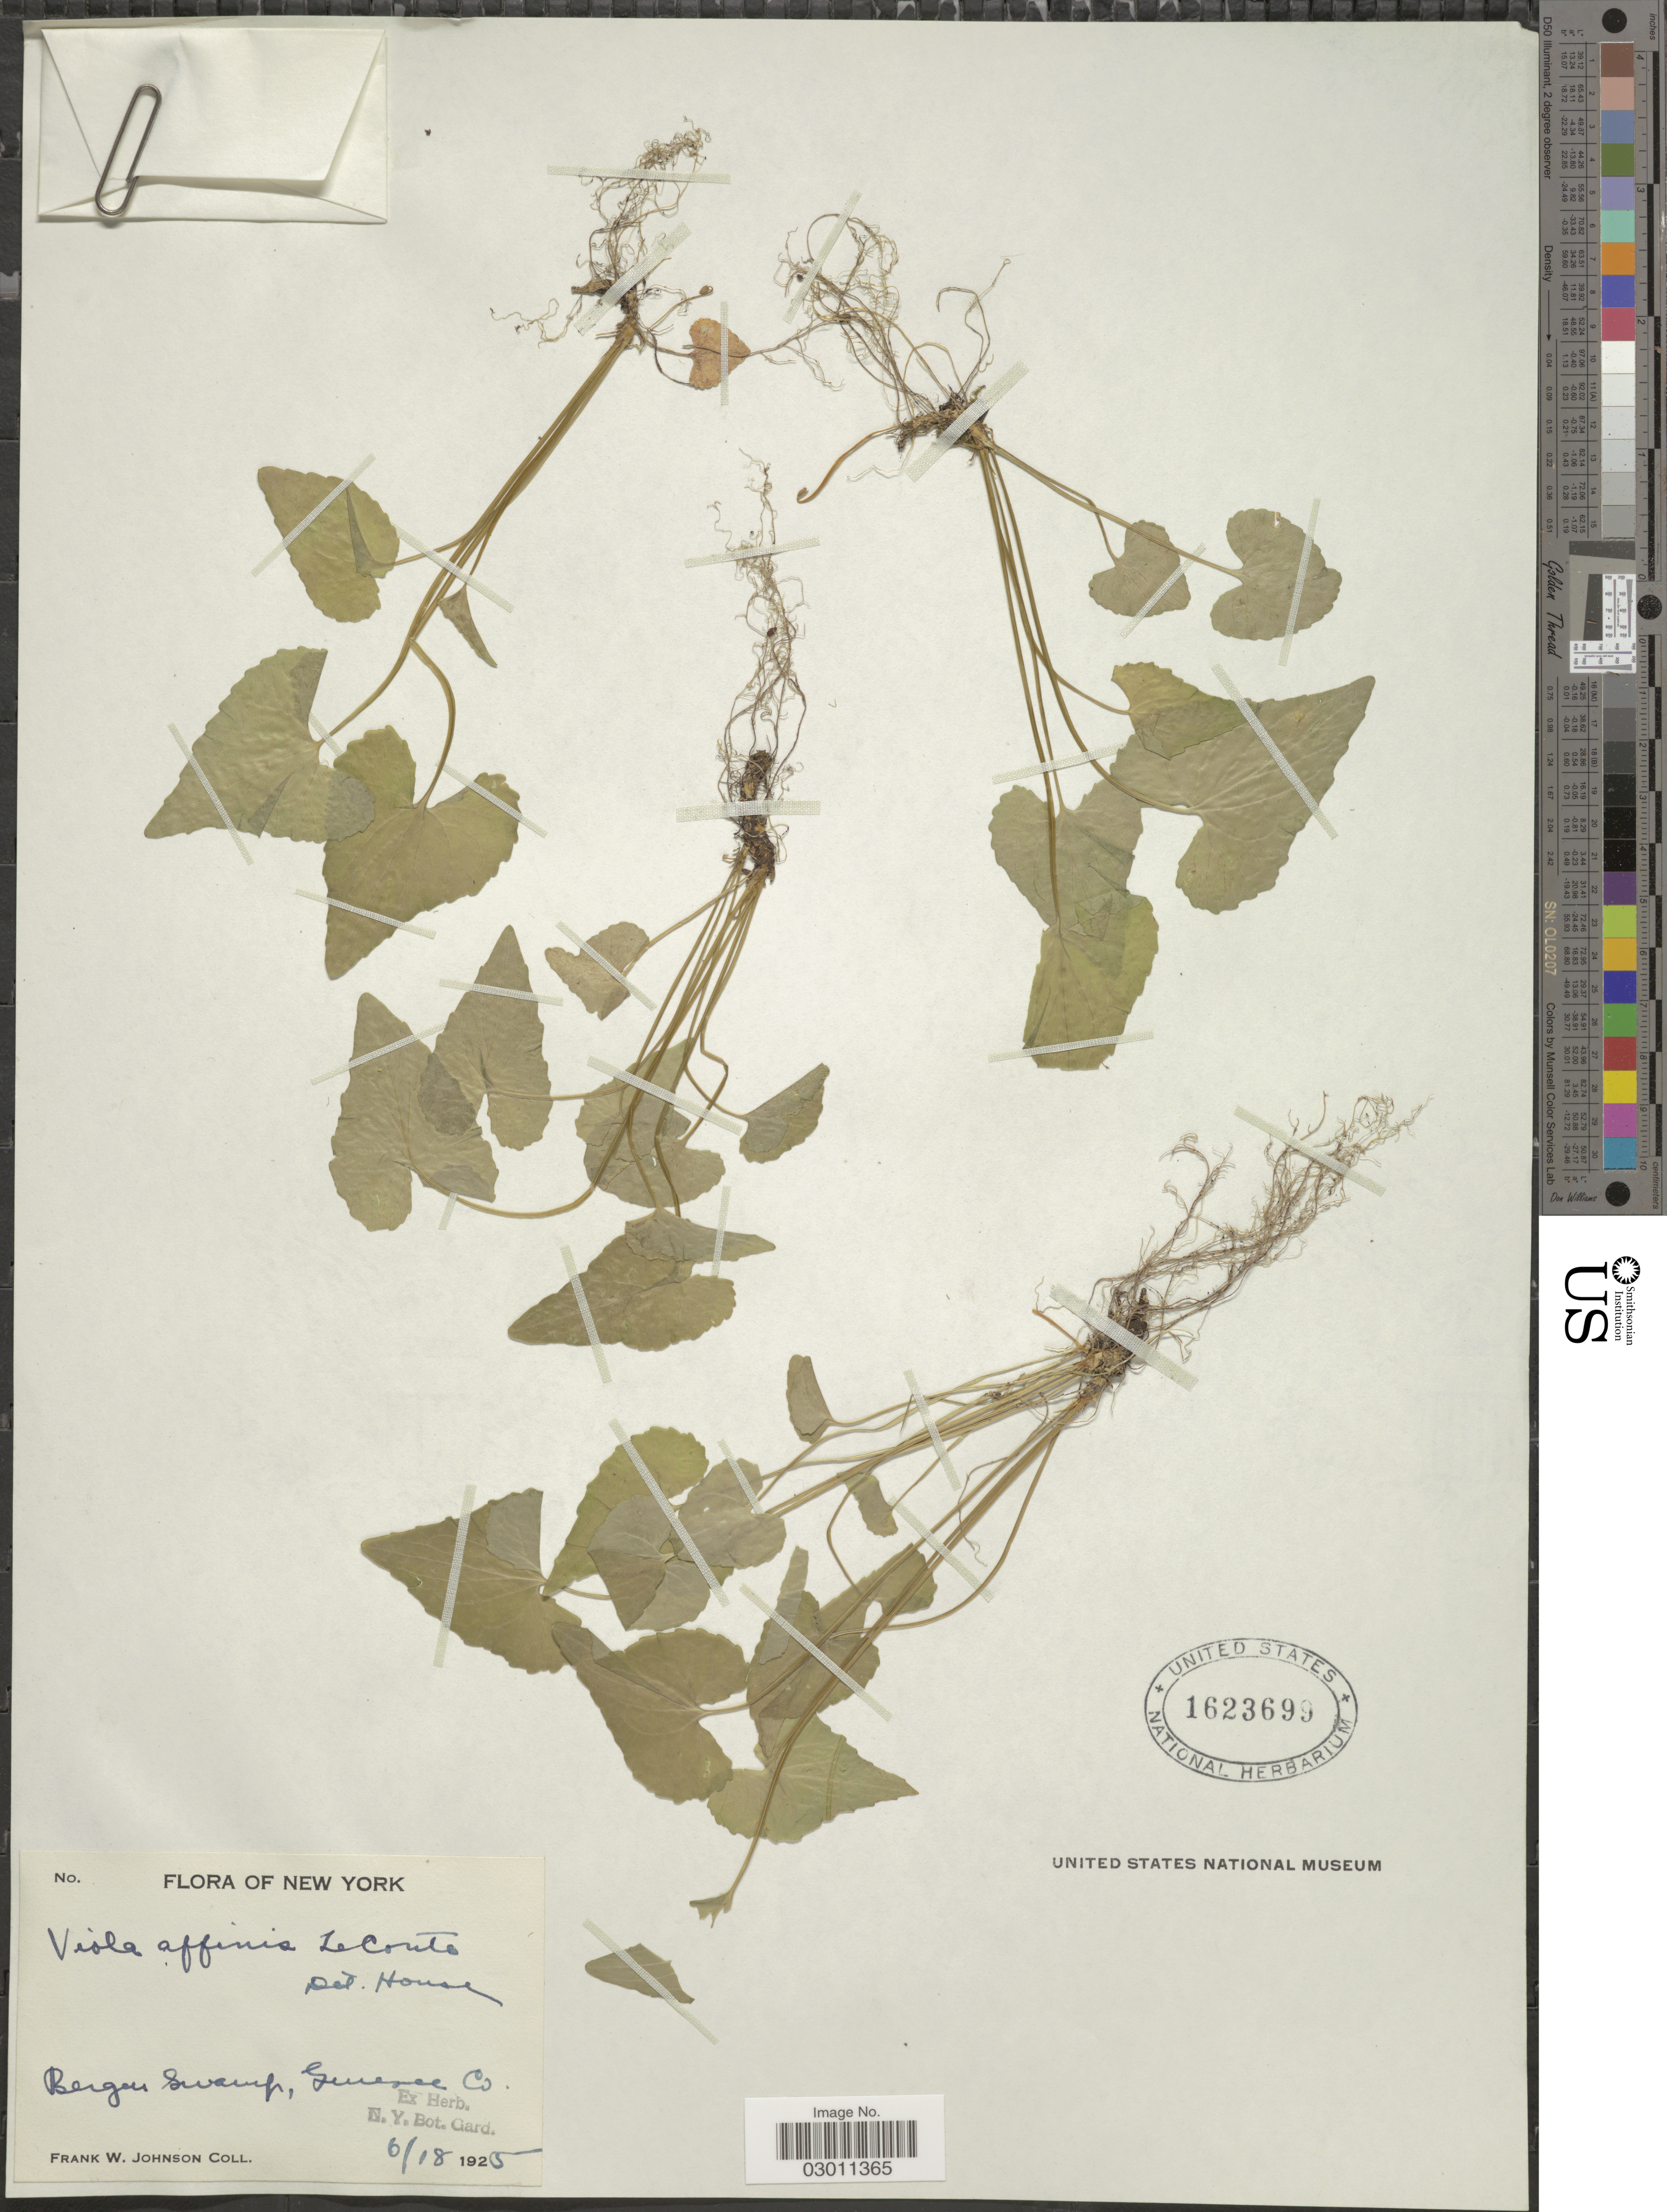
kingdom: Plantae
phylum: Tracheophyta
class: Magnoliopsida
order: Malpighiales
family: Violaceae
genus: Viola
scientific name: Viola affinis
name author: LeConte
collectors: F. W. Johnson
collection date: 1925-06-18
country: United States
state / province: New York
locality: Bergen Swamp, Genessee Co.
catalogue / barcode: US 1623699